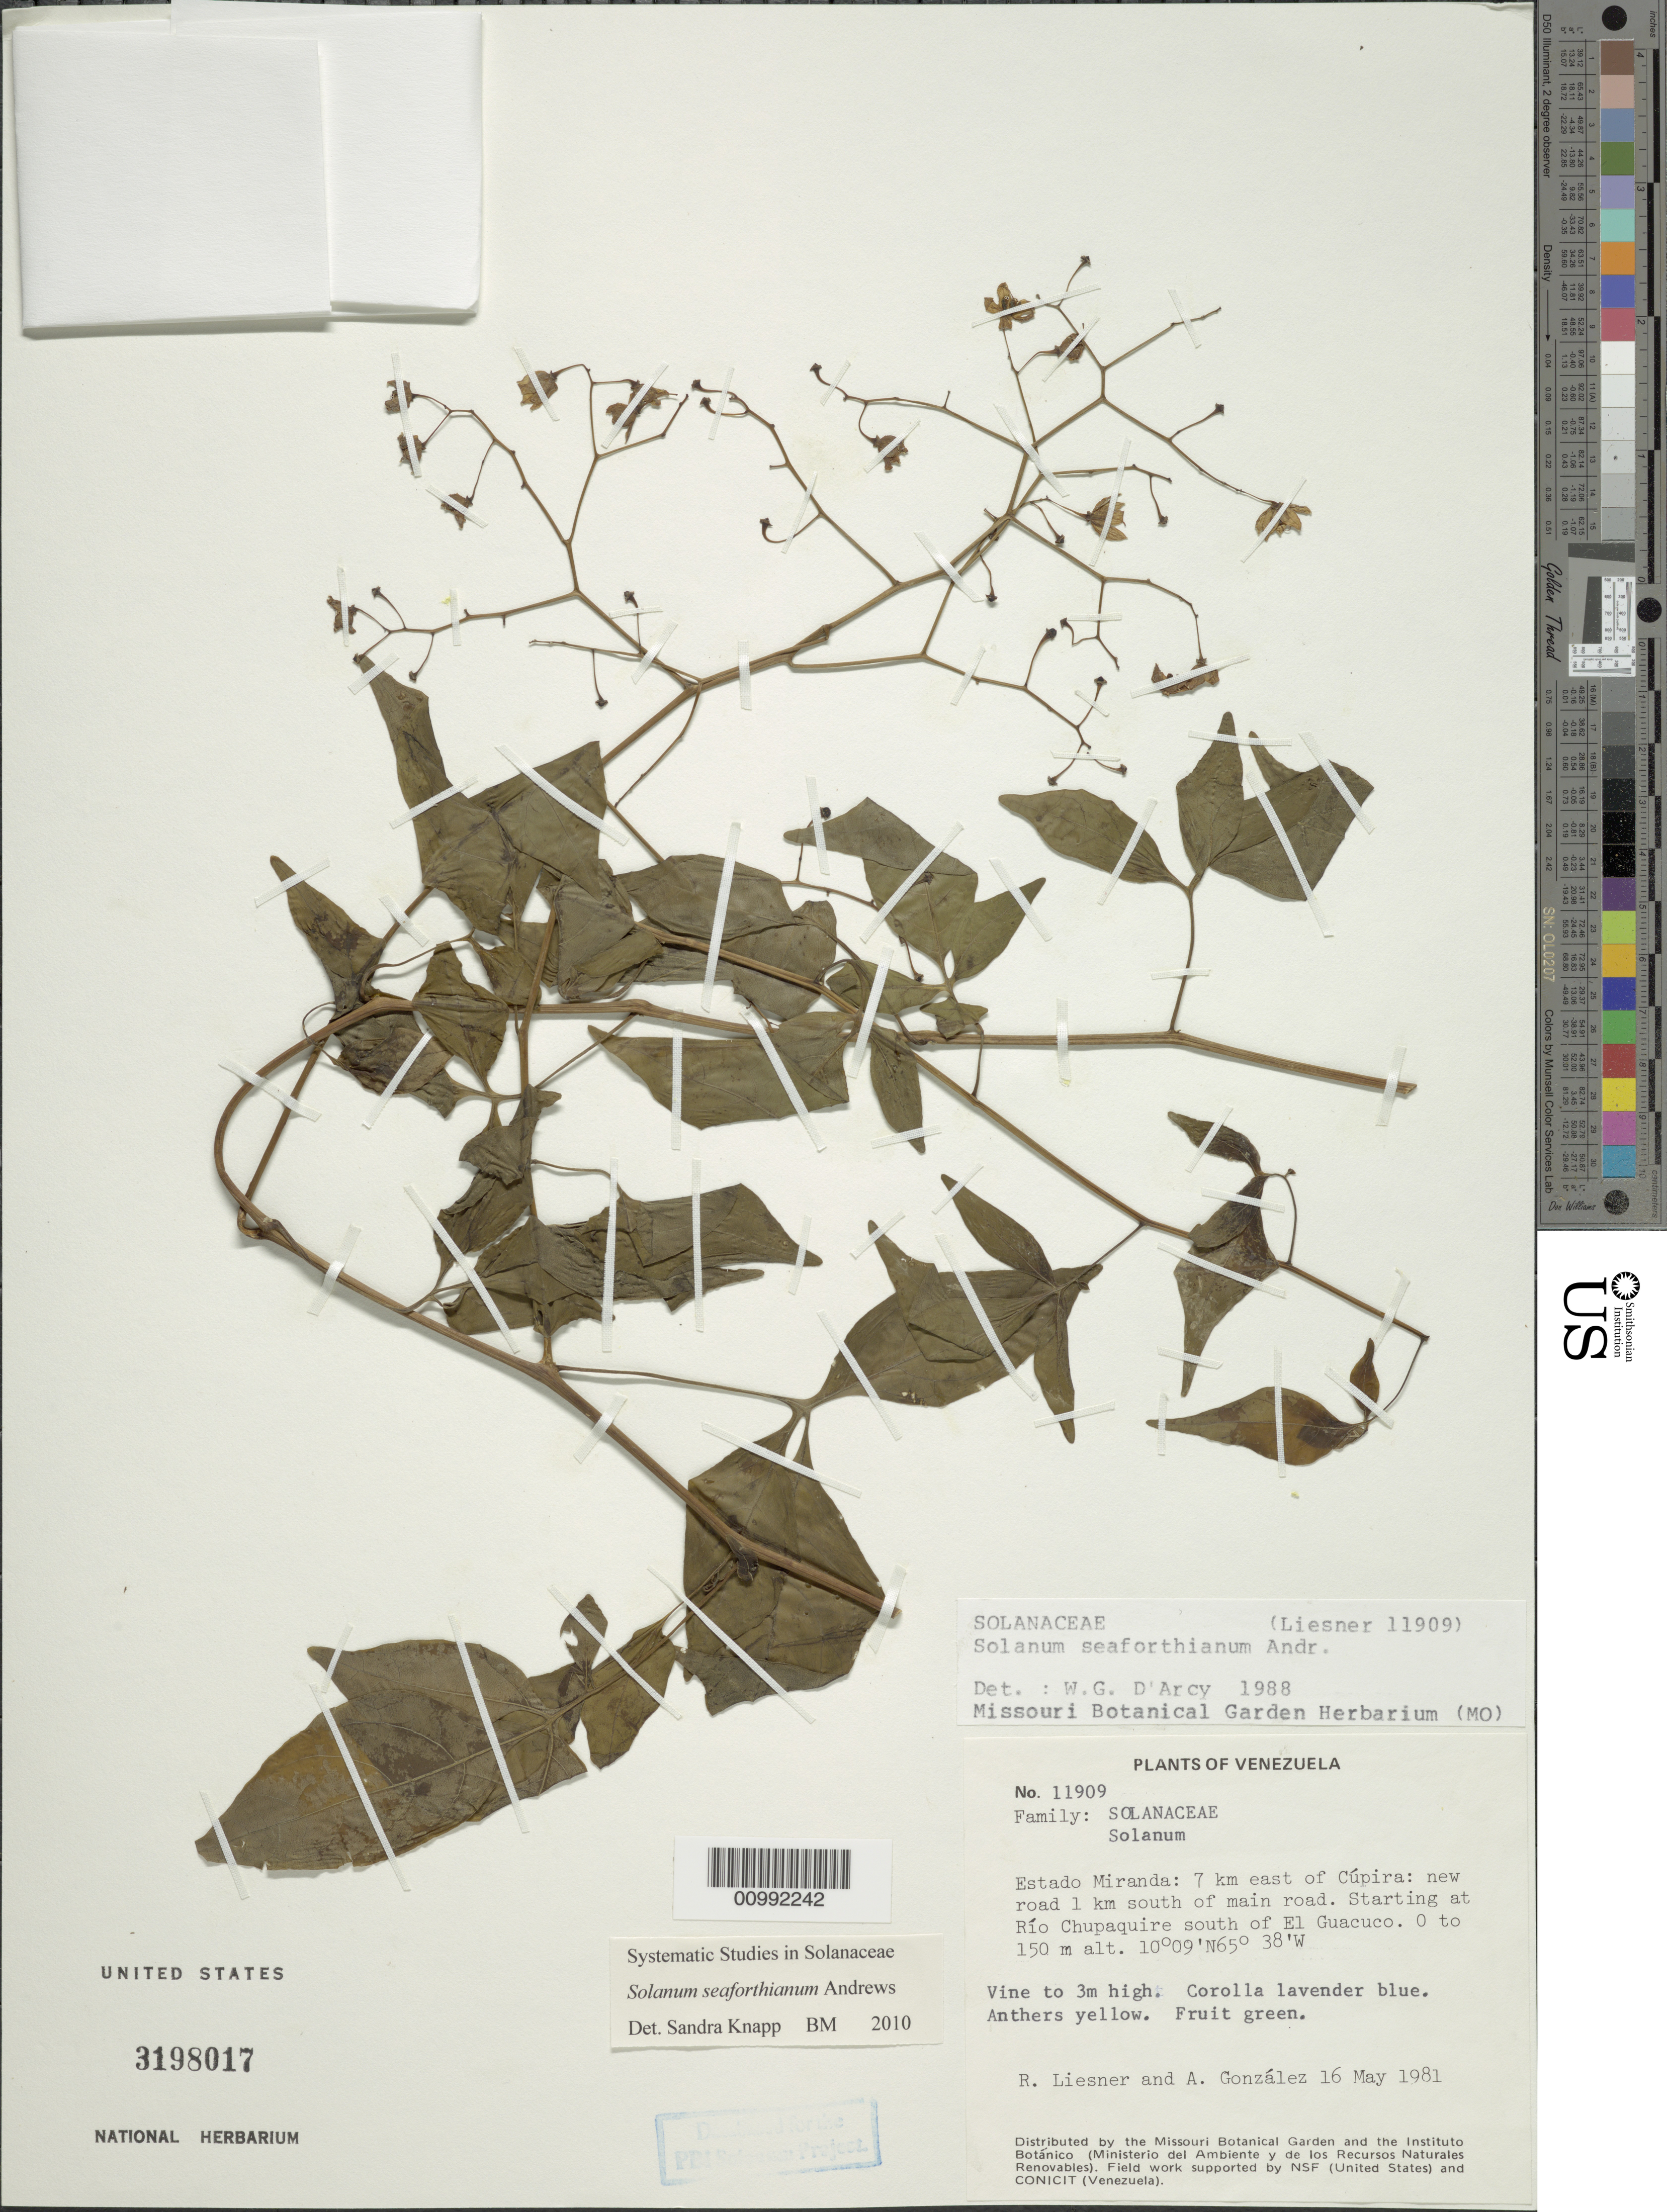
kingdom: Plantae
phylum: Tracheophyta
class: Magnoliopsida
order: Solanales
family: Solanaceae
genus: Solanum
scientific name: Solanum seaforthianum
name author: Andrews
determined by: Knapp, S. D.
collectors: R. L. Liesner & A. C. González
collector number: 11909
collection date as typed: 16 May 1981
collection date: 1981-05-16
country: Venezuela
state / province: Miranda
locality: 7 km east of Cúpira, new road 1 km south of main road, starting at Río Chupaquire south of El Guacuco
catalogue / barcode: US 3198017